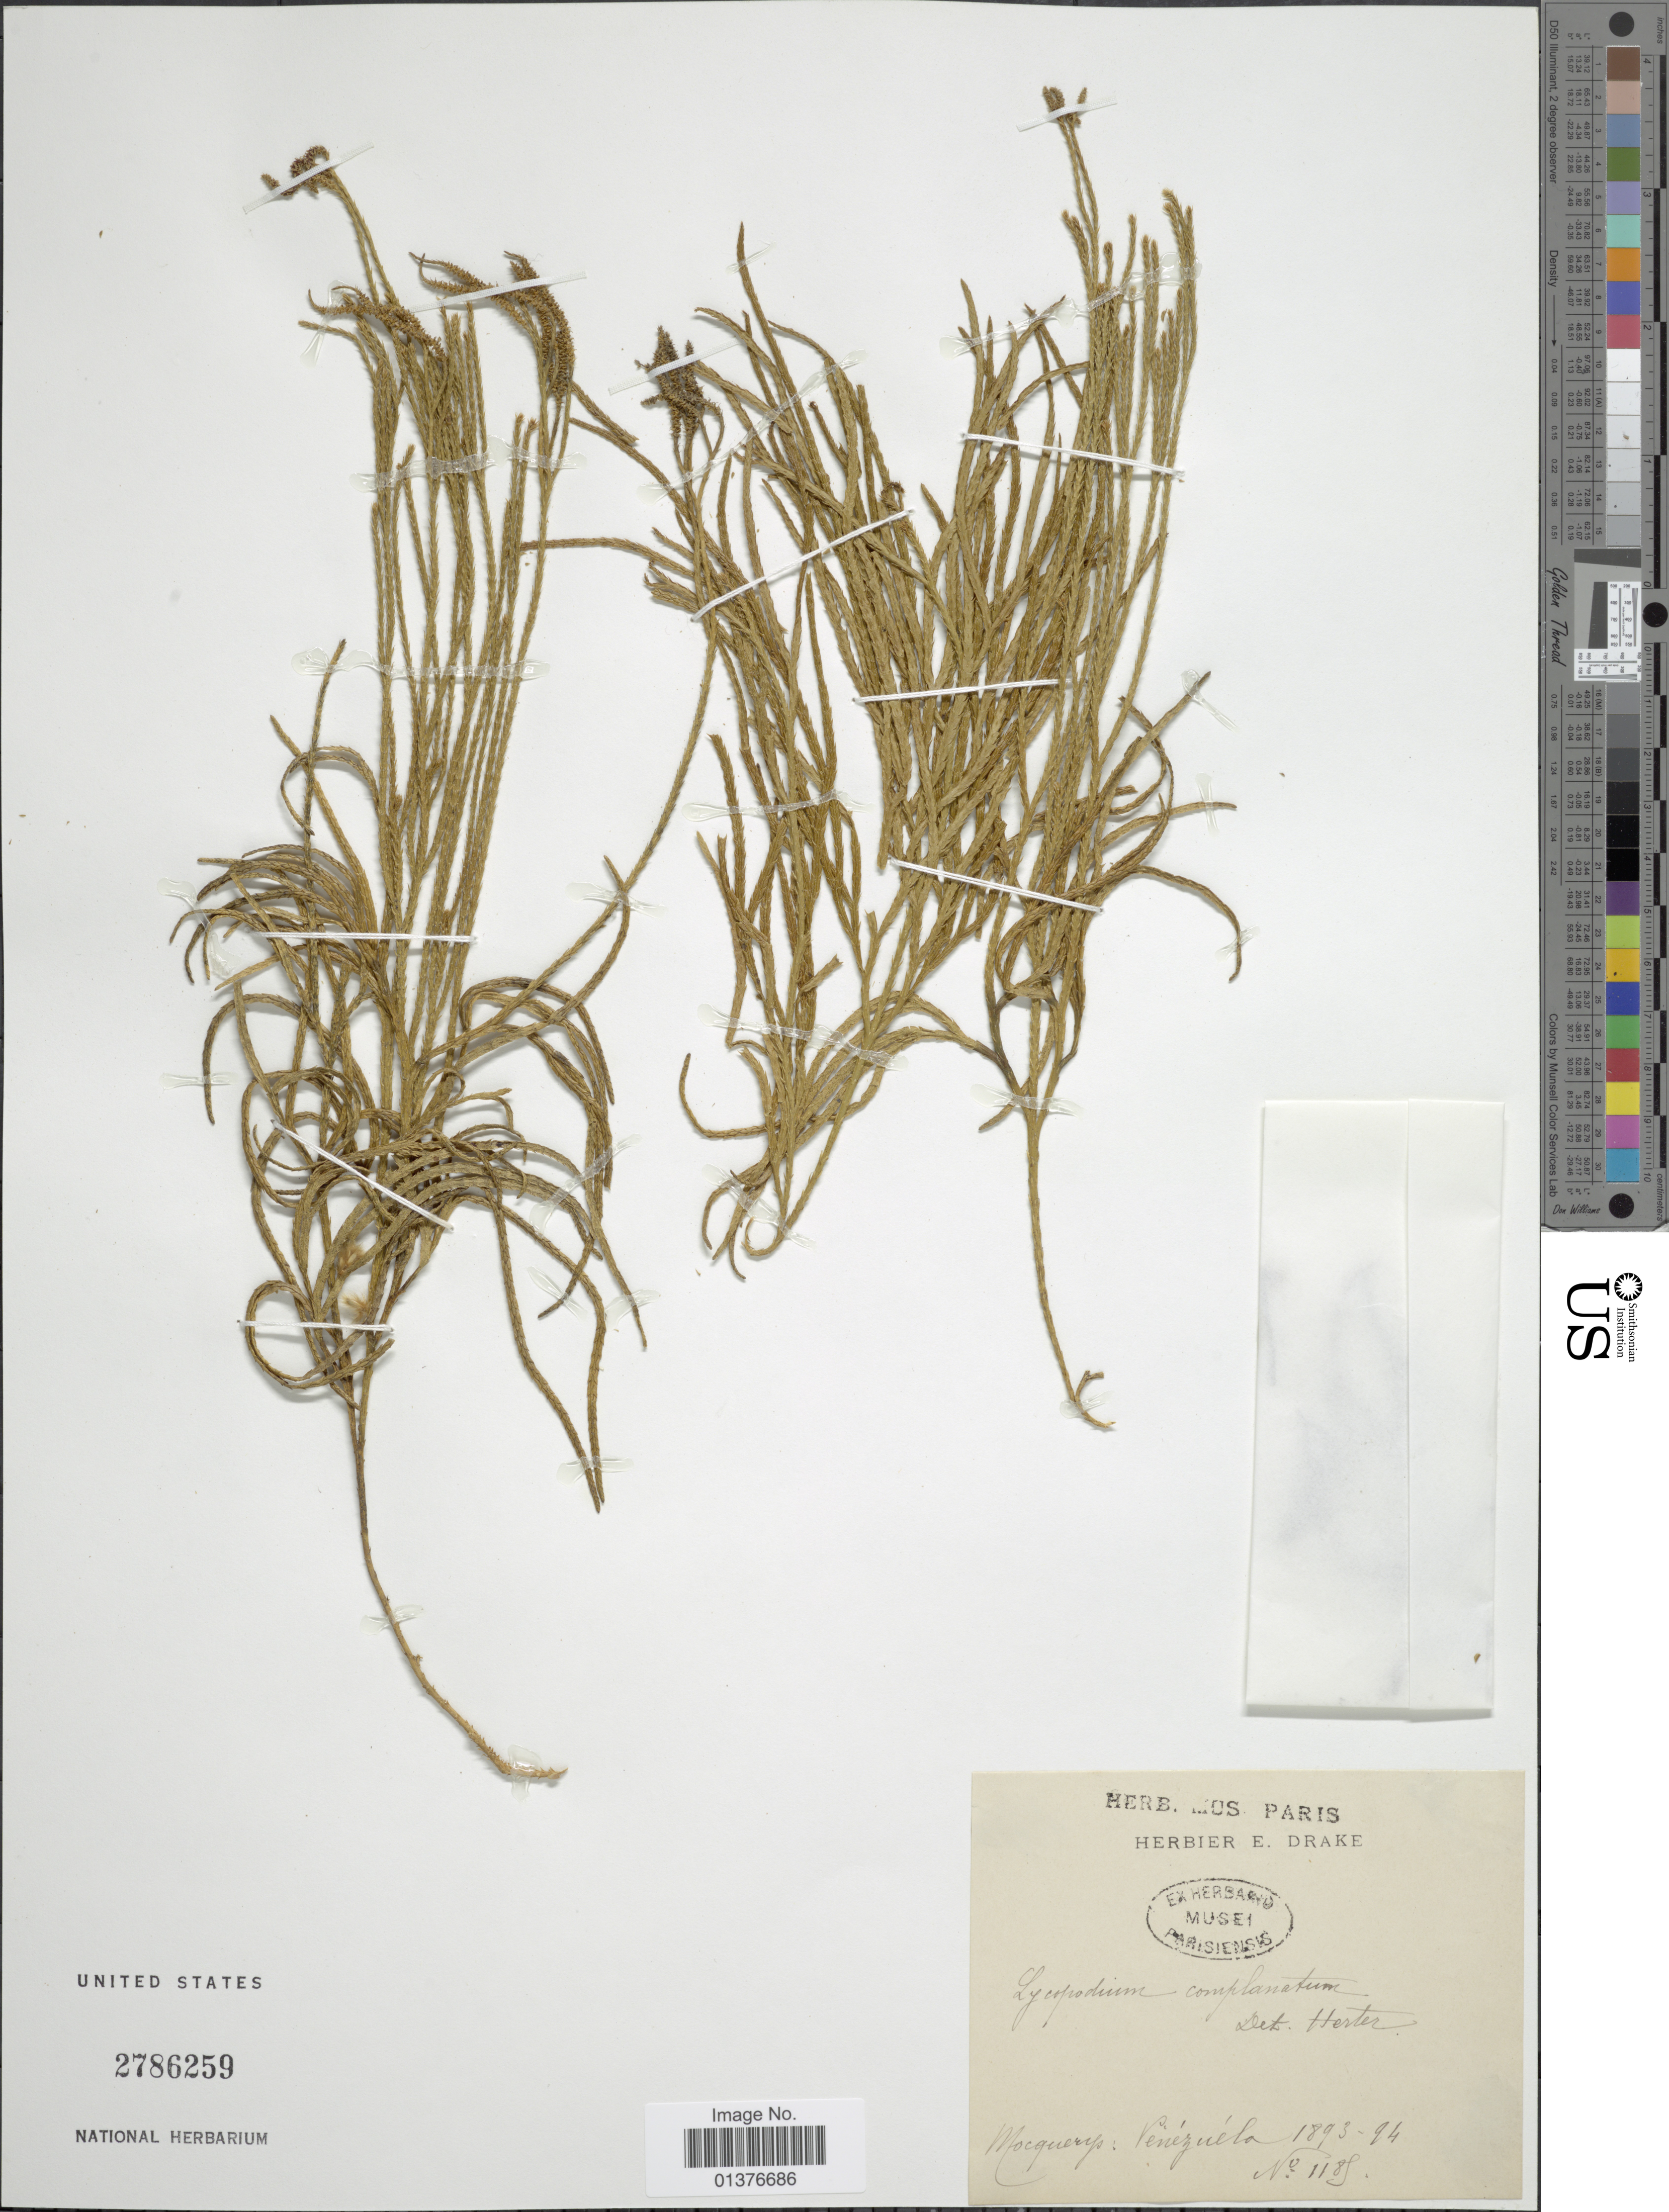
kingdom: Plantae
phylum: Tracheophyta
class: Lycopodiopsida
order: Lycopodiales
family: Lycopodiaceae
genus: Diphasiastrum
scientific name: Diphasiastrum thyoides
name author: (Humb. & Bonpl. ex Willd.) Holub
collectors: A. Mocquerys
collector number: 1185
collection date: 1893/1894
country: Venezuela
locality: S.L.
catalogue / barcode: US 2786259